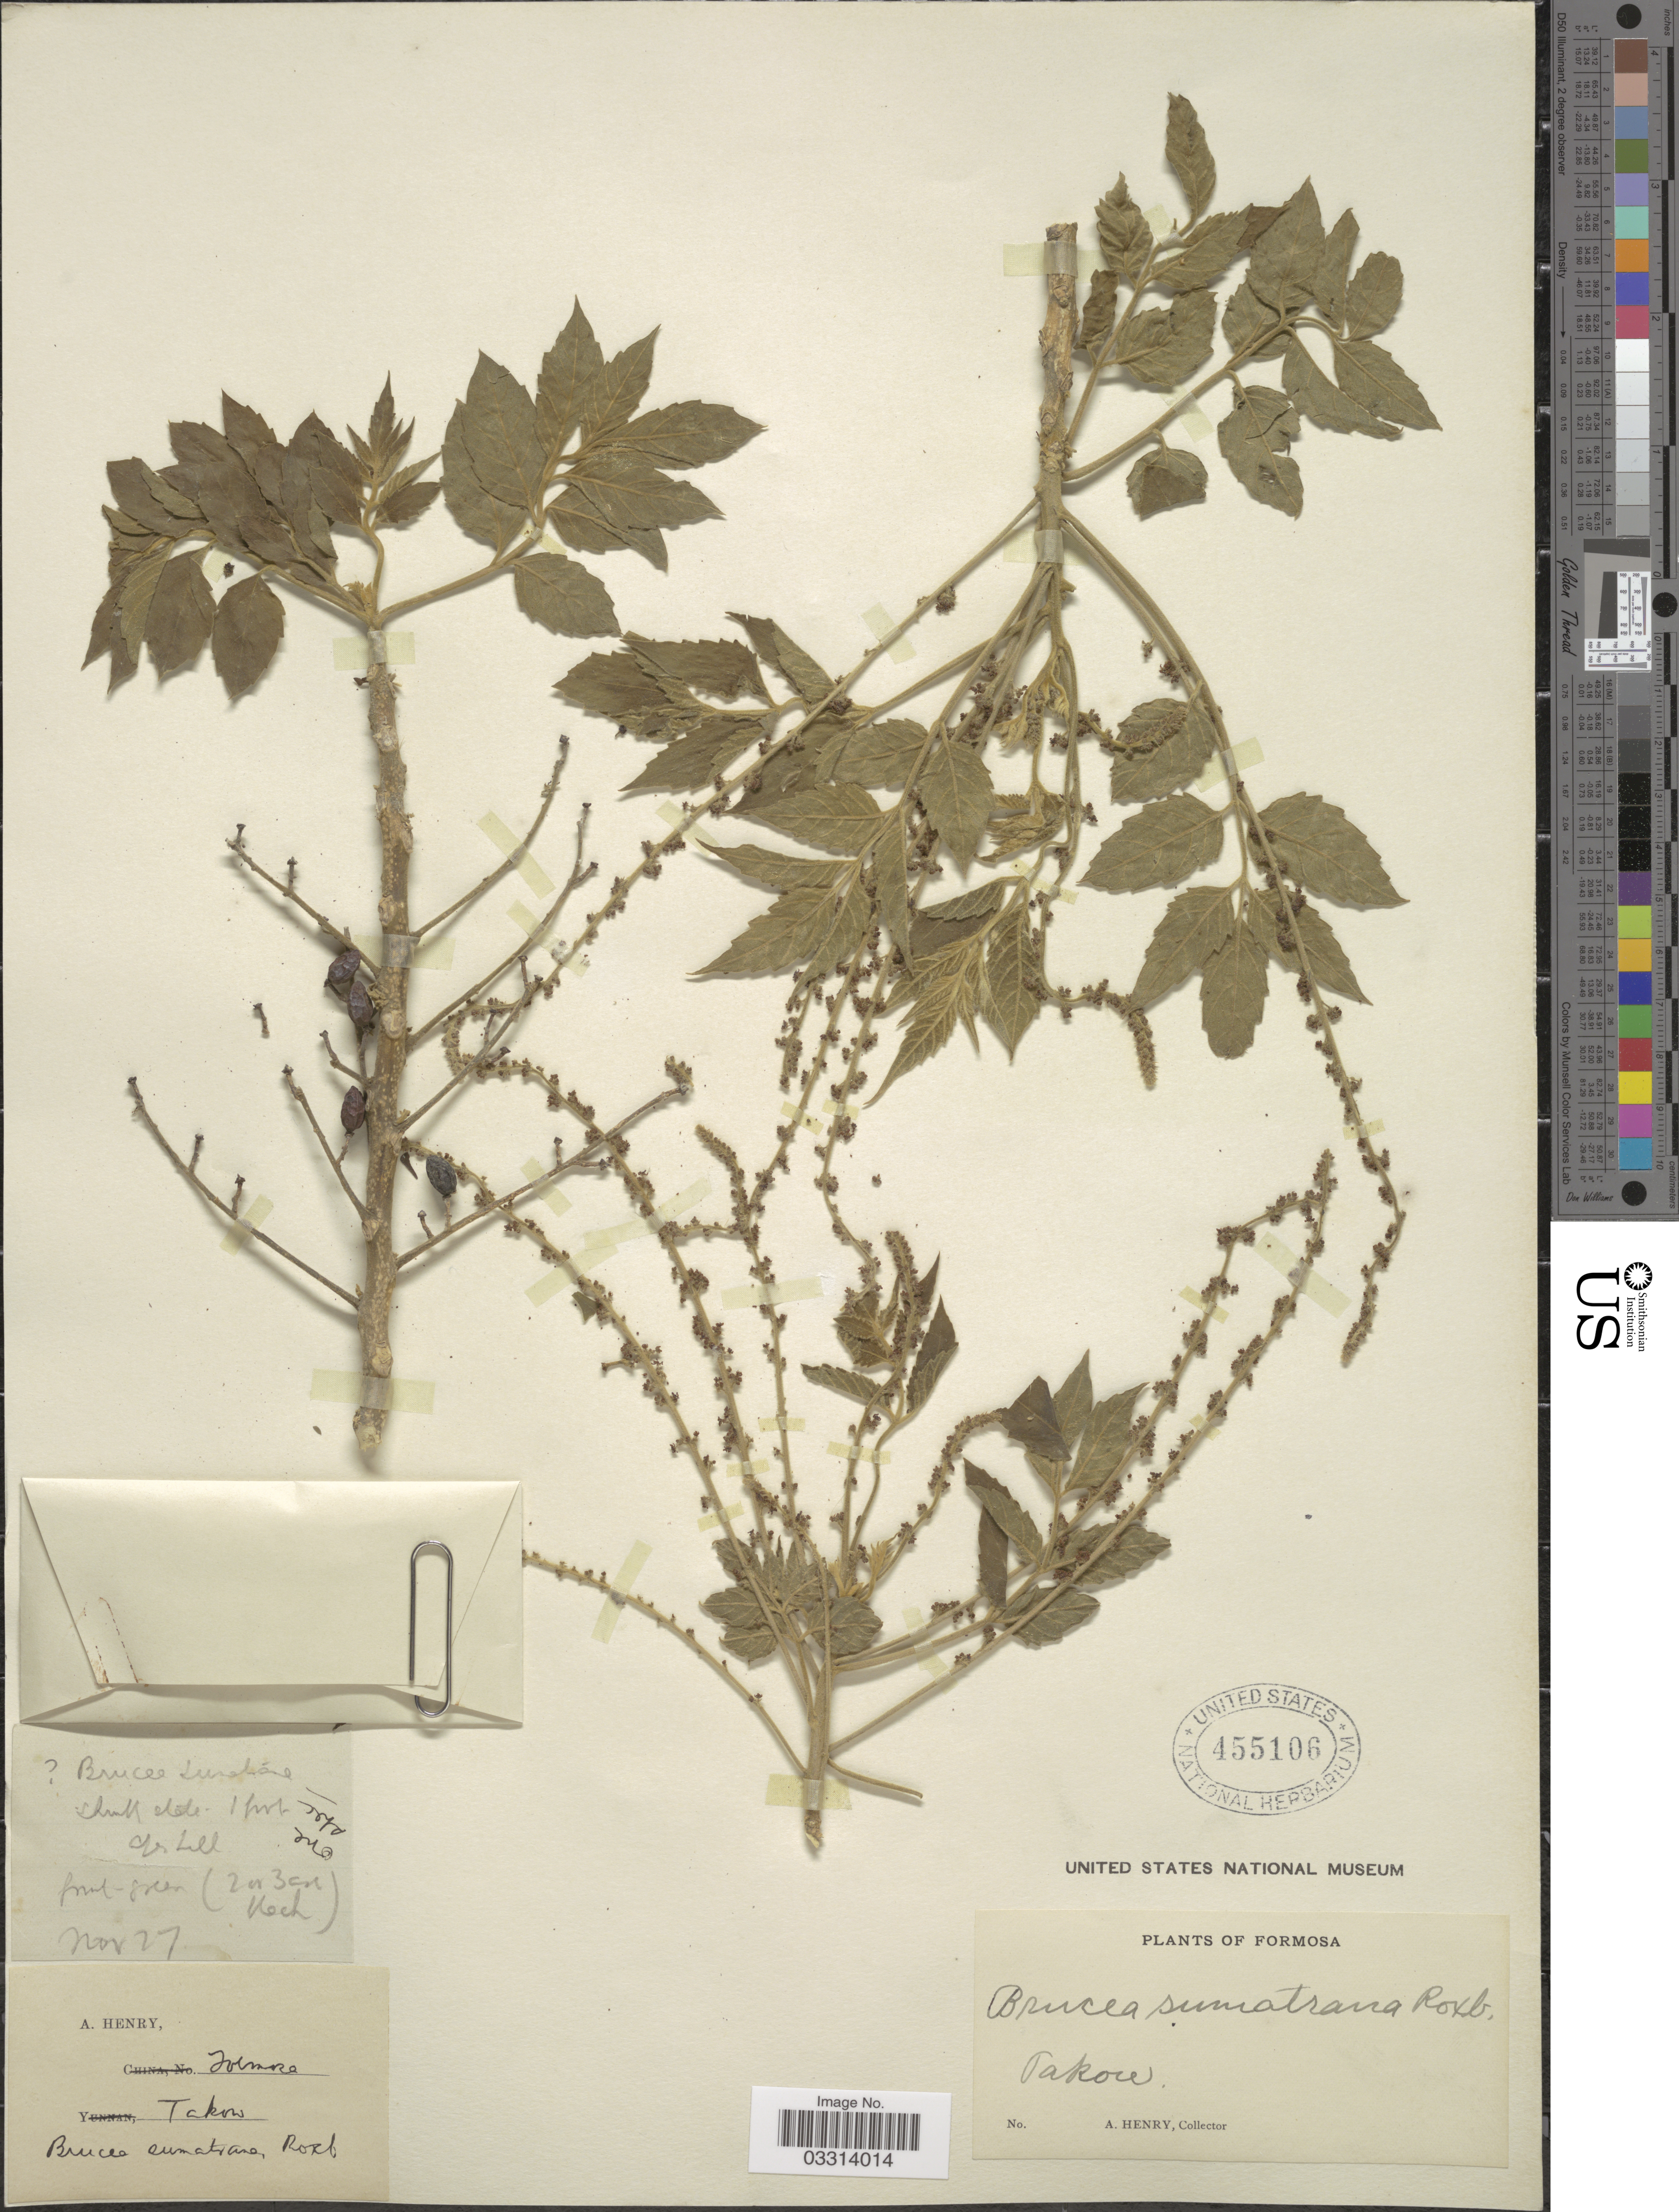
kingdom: Plantae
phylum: Tracheophyta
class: Magnoliopsida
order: Sapindales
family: Simaroubaceae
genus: Brucea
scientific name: Brucea javanica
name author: (L.) Merr.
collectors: A. Henry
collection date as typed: Transcribed d/m/y: /11/27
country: Taiwan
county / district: Kaohsiung City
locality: Takow.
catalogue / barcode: US 455106